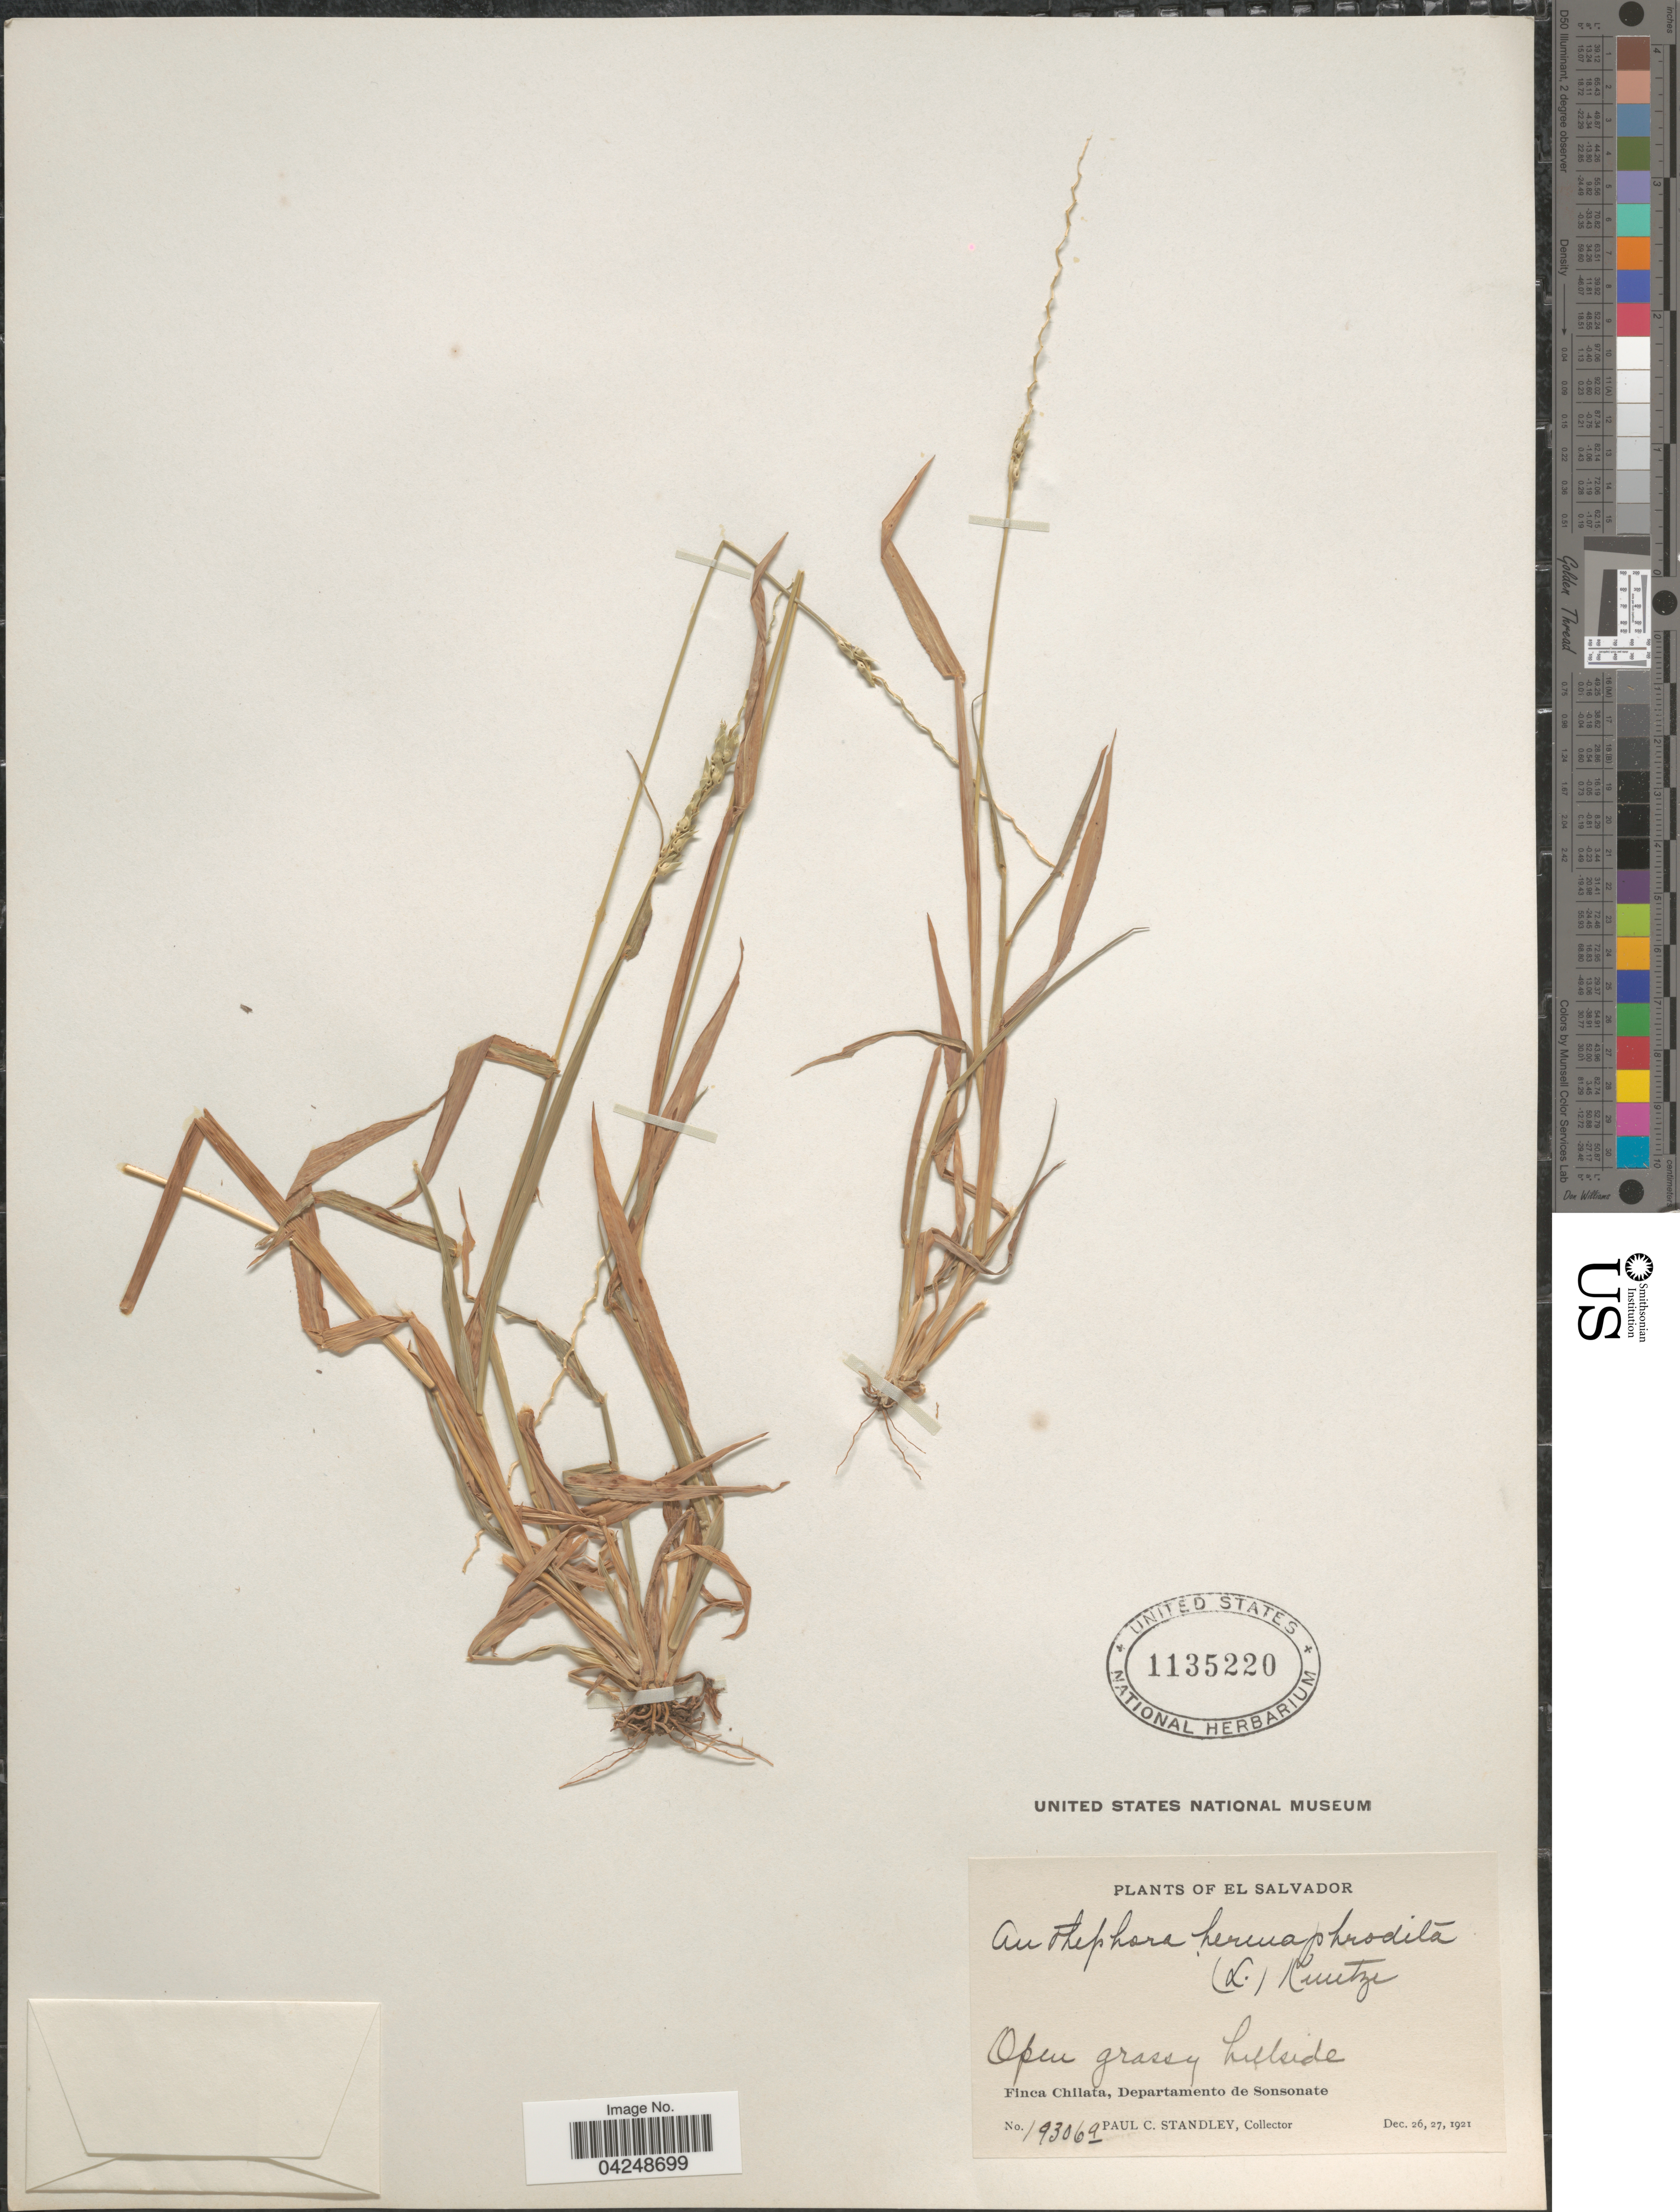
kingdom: Plantae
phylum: Tracheophyta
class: Liliopsida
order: Poales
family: Poaceae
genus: Anthephora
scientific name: Anthephora hermaphrodita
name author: (L.) Kuntze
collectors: P. C. Standley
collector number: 19306a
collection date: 1921-12-26/1921-12-27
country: El Salvador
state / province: Sonsonate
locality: Open grassy hillside. Finca Chilata, Departamento de Sonsonate.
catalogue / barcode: US 1135220